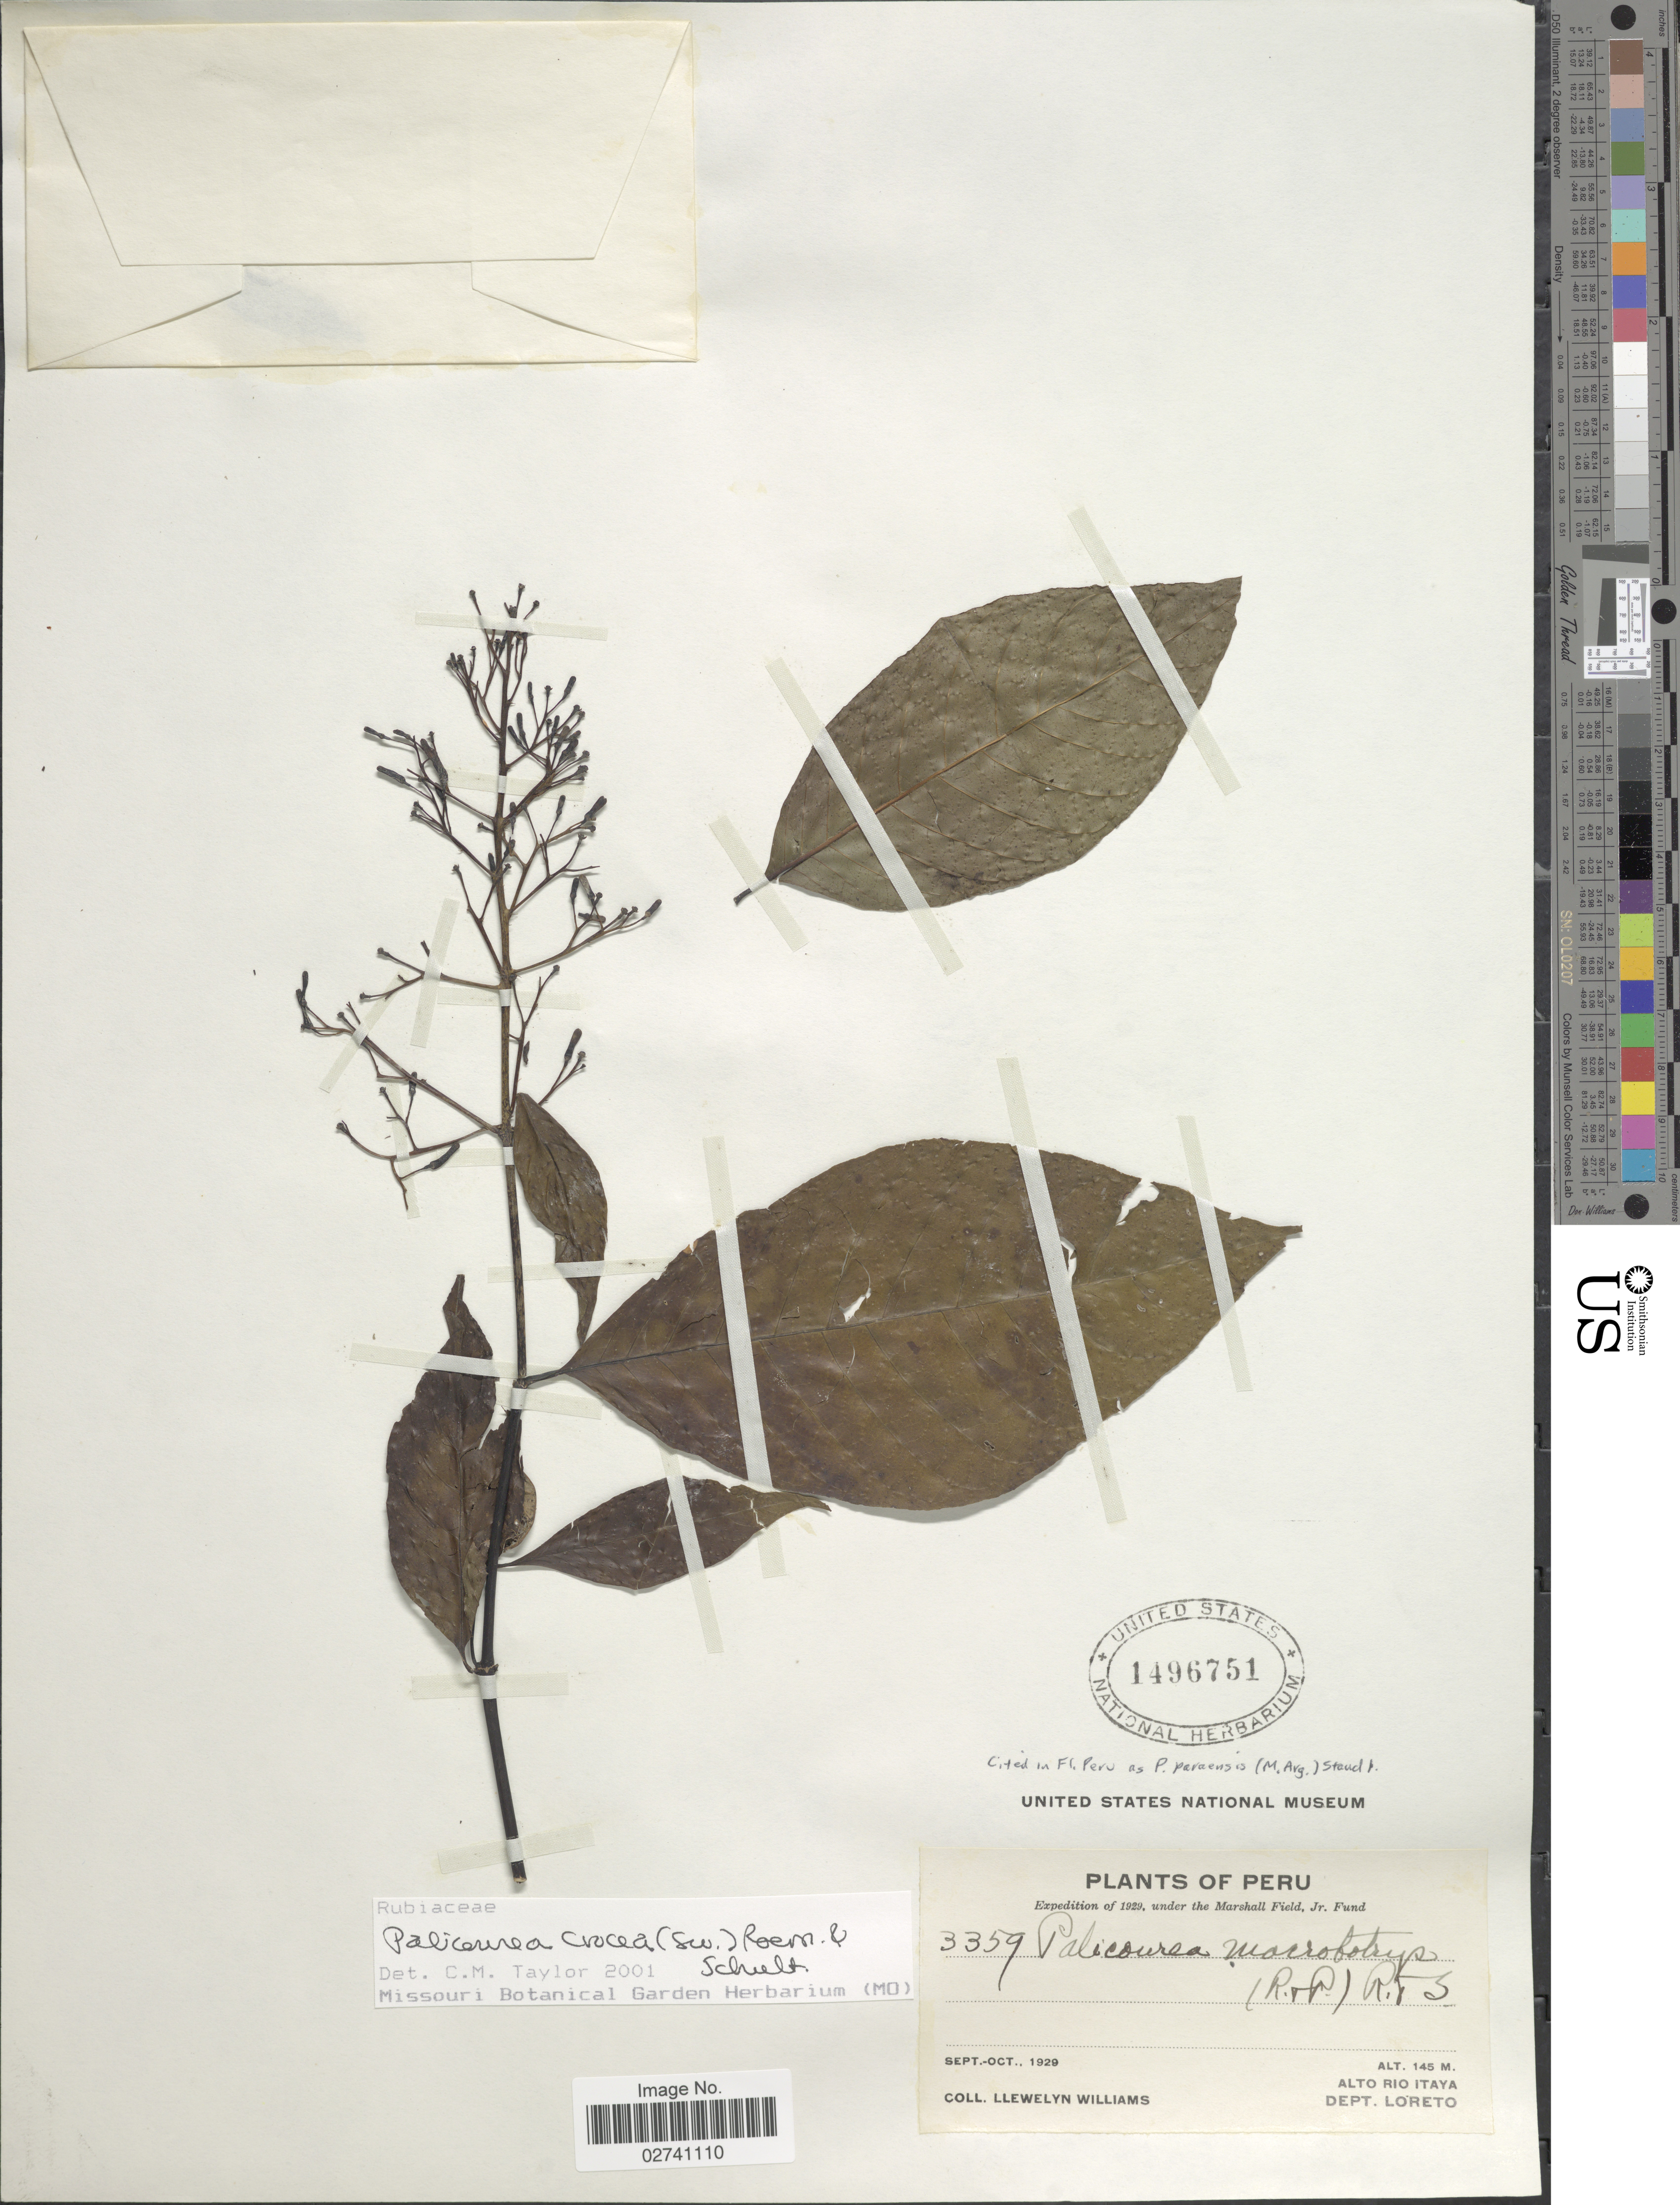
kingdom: Plantae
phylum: Tracheophyta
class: Magnoliopsida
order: Gentianales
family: Rubiaceae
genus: Palicourea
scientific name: Palicourea crocea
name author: (Sw.) Schult.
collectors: Ll. Williams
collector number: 3359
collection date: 1929-09/1929-10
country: Peru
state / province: Loreto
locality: Alto Rio Itaya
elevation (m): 145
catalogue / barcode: US 1496751